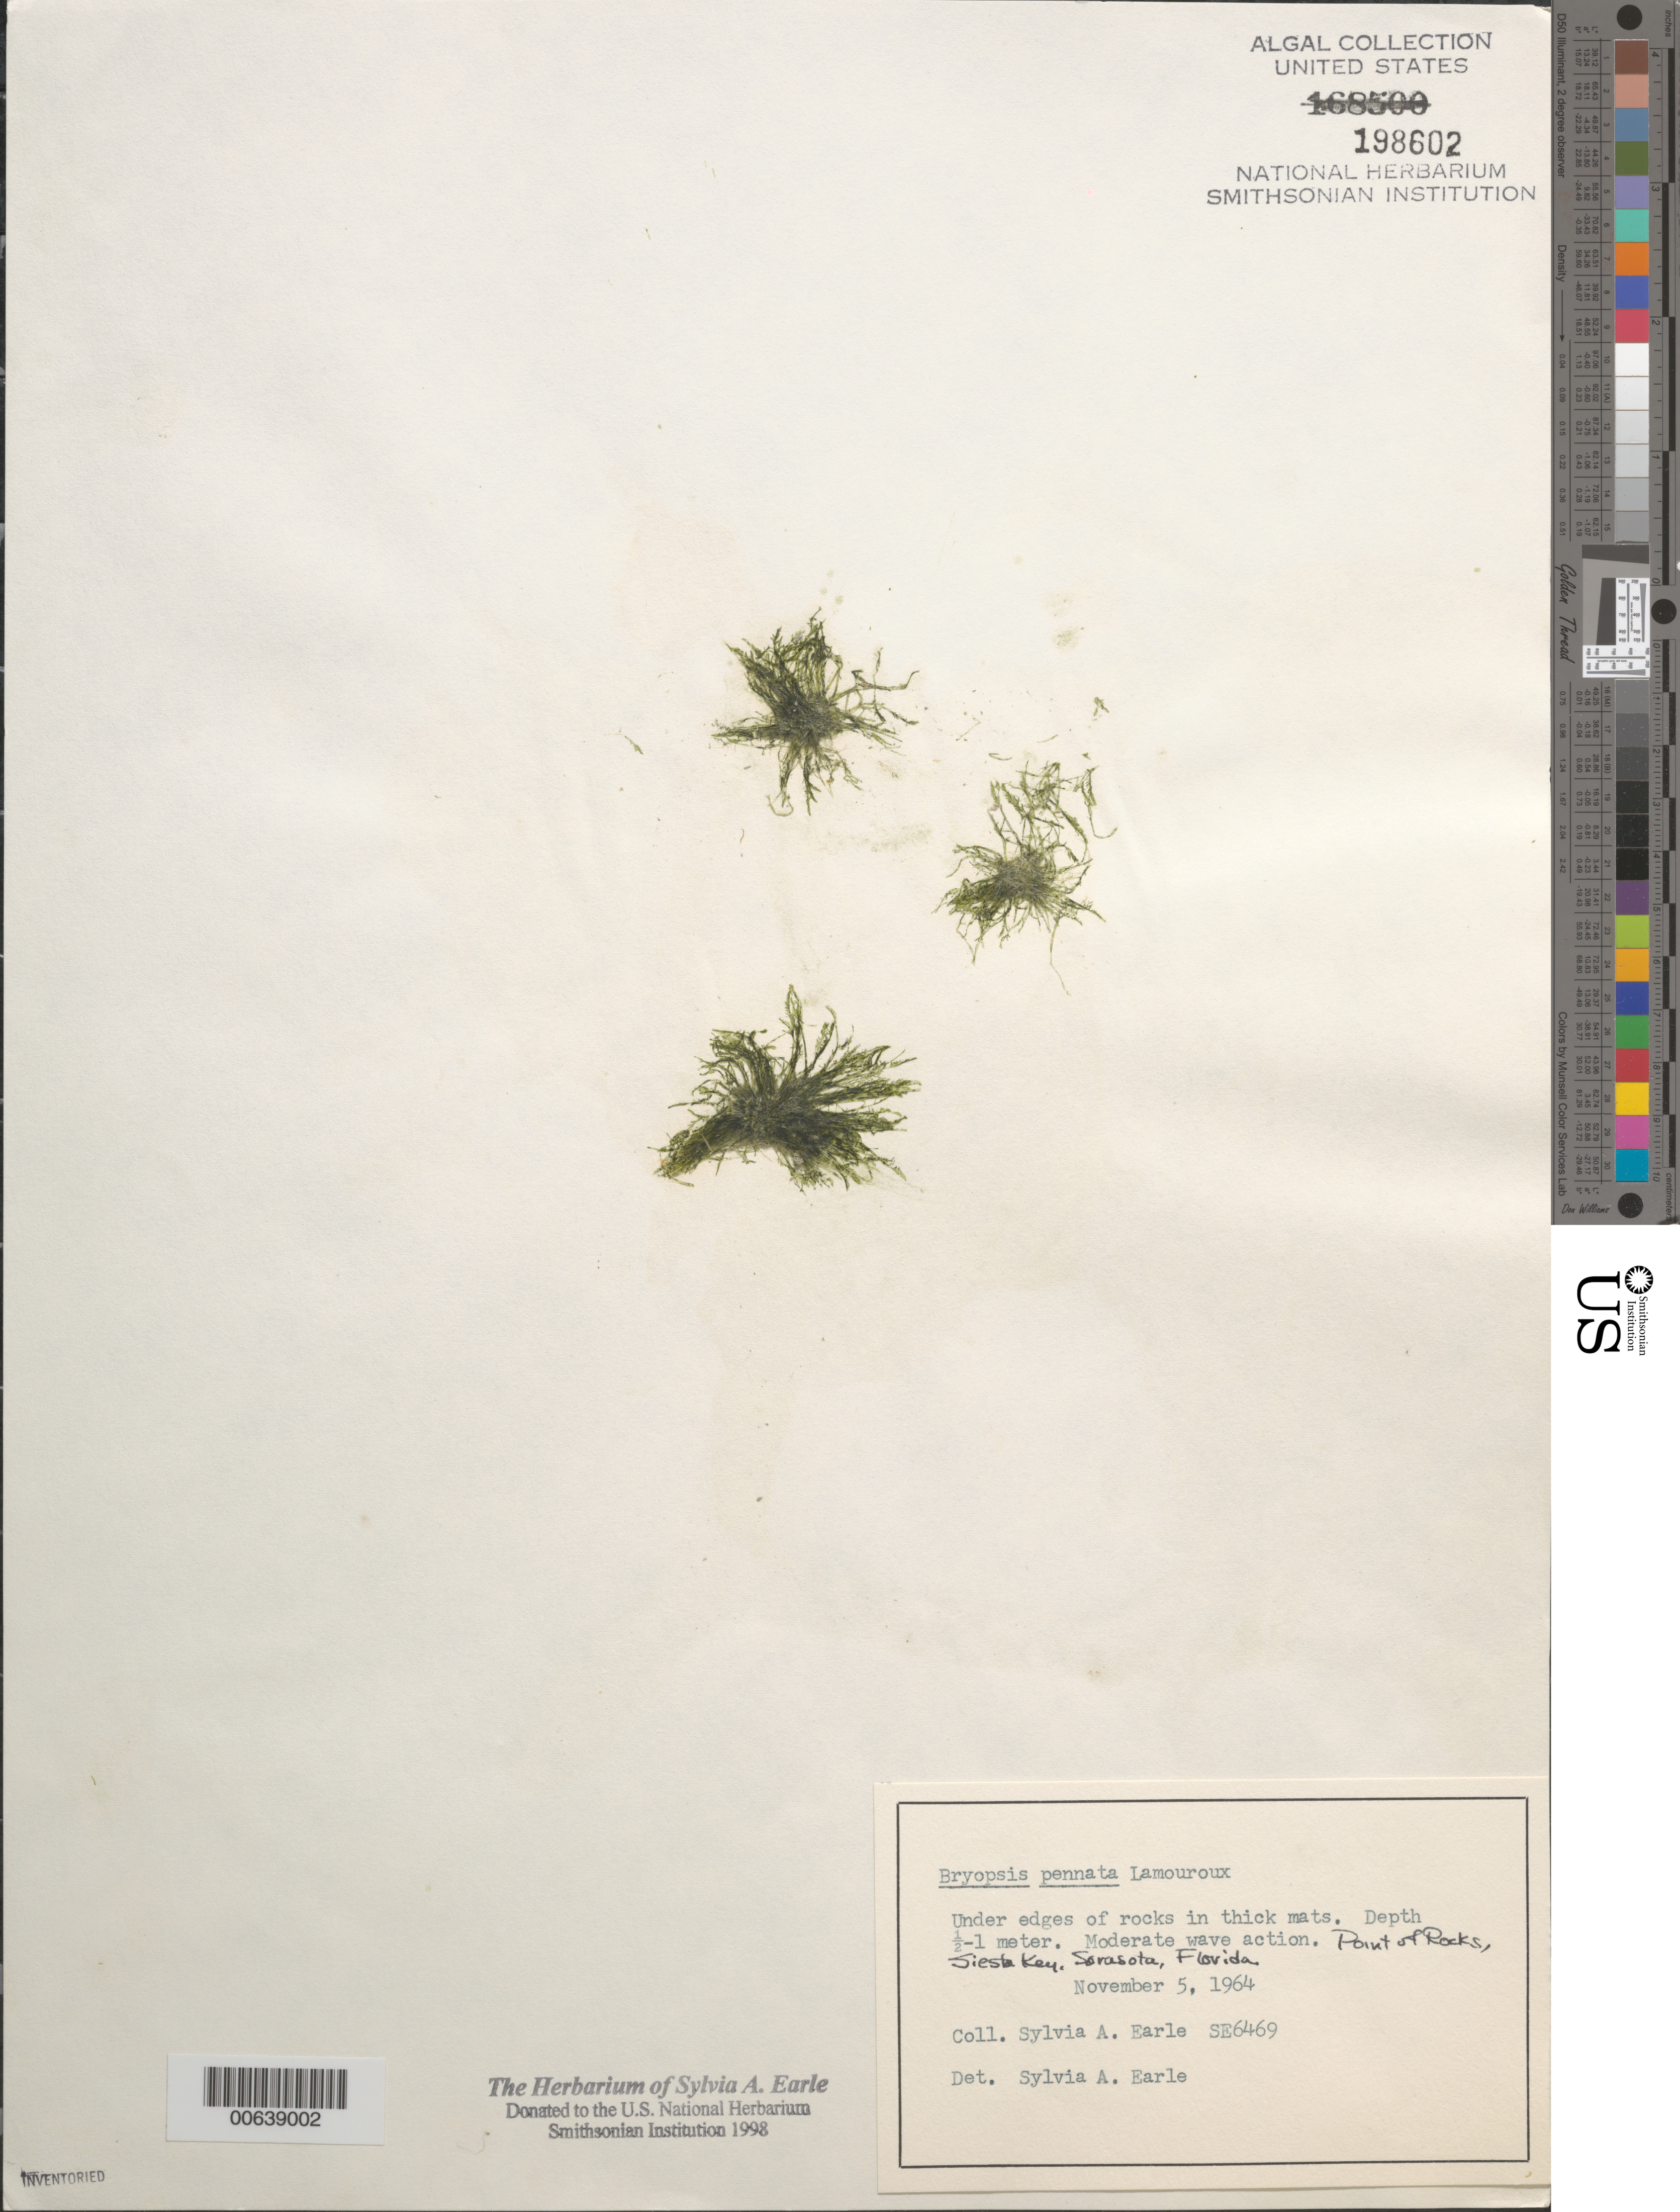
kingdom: Plantae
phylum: Chlorophyta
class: Ulvophyceae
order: Bryopsidales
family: Bryopsidaceae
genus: Bryopsis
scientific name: Bryopsis pennata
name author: J.V.Lamouroux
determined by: Earle, S. A.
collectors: S. A. Earle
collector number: Se 6469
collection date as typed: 05 Nov 1964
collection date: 1964-11-05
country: United States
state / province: Florida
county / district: Sarasota County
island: Siesta Key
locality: Point of Rocks, Sarasota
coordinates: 27 14.6'N, 82 32.1'W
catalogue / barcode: US 198602